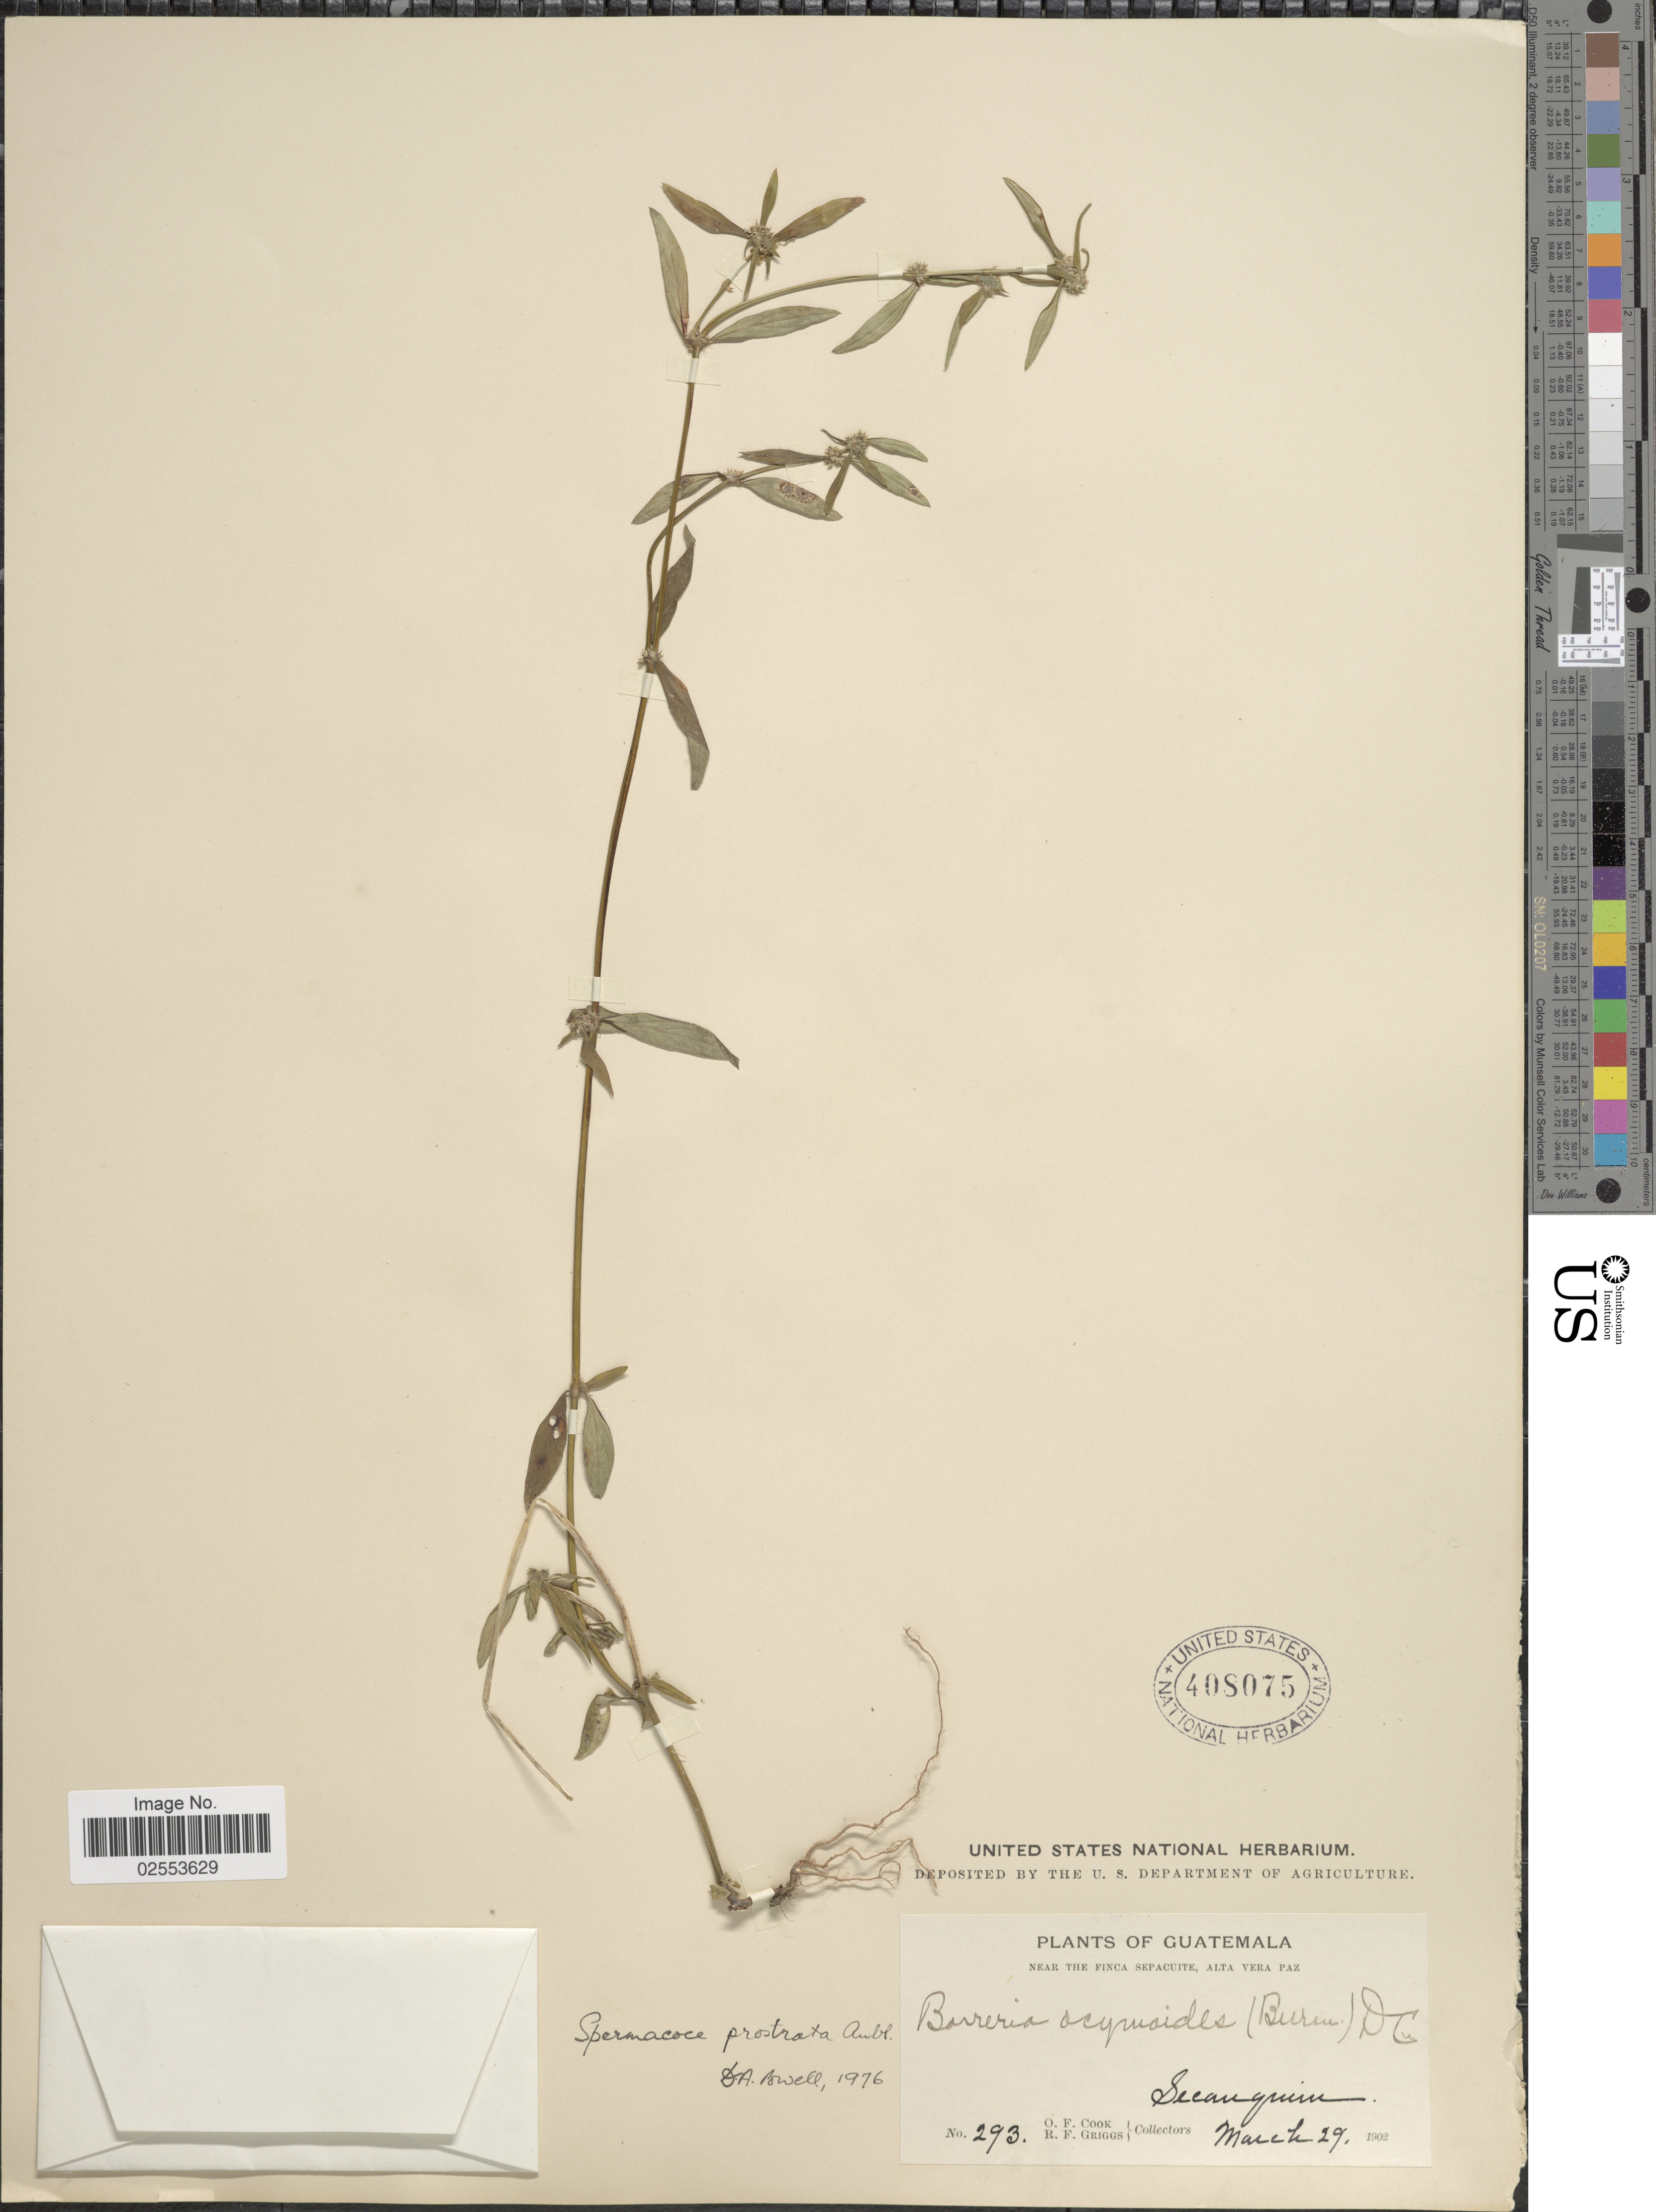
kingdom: Plantae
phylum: Tracheophyta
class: Magnoliopsida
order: Gentianales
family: Rubiaceae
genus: Spermacoce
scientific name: Spermacoce prostrata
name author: Aubl.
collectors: O. F. Cook & R. F. Griggs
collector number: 293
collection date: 1902-03-29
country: Guatemala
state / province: Alta Verapaz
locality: Near the Finca Sepacuite. Secanquim.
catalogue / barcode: US 408075